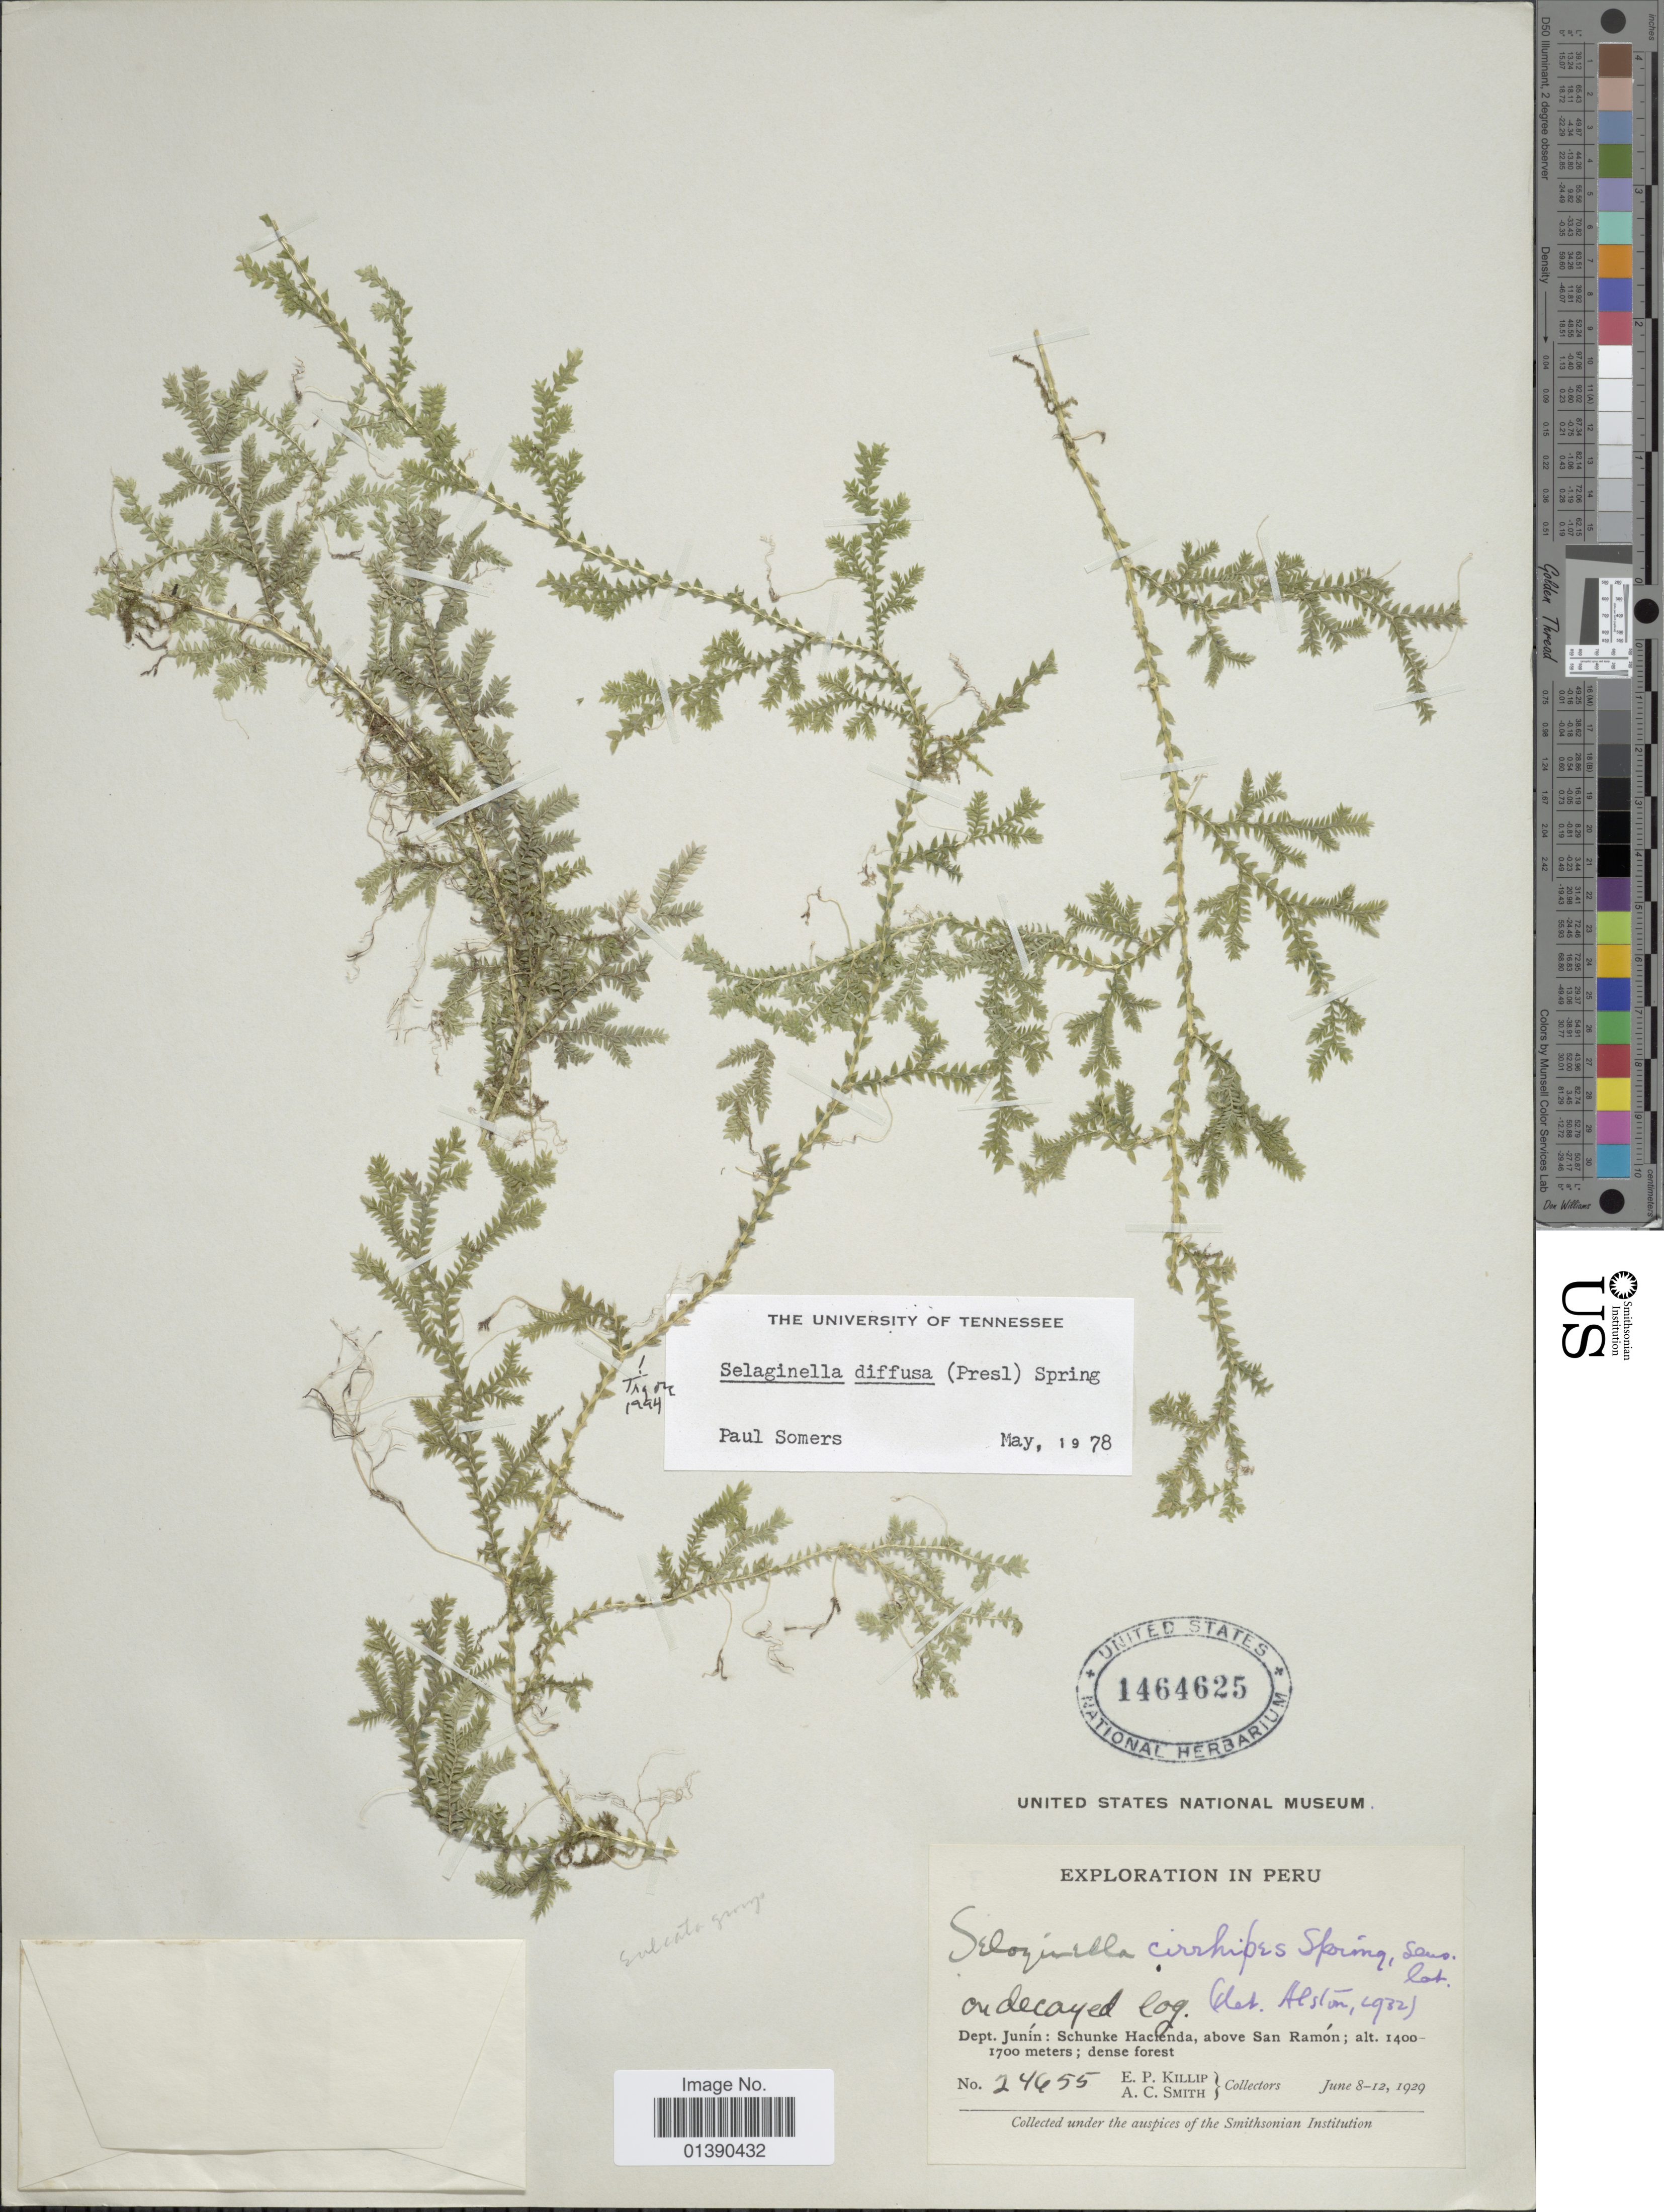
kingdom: Plantae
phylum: Tracheophyta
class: Lycopodiopsida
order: Selaginellales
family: Selaginellaceae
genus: Selaginella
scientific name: Selaginella diffusa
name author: (C. Presl) Spring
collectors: E. P. Killip & A. C. Smith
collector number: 24655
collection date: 1929-06-08/1929-06-12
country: Peru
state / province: Junín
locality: Schunke Hacienda, above San Ramón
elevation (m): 1400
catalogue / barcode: US 1464625